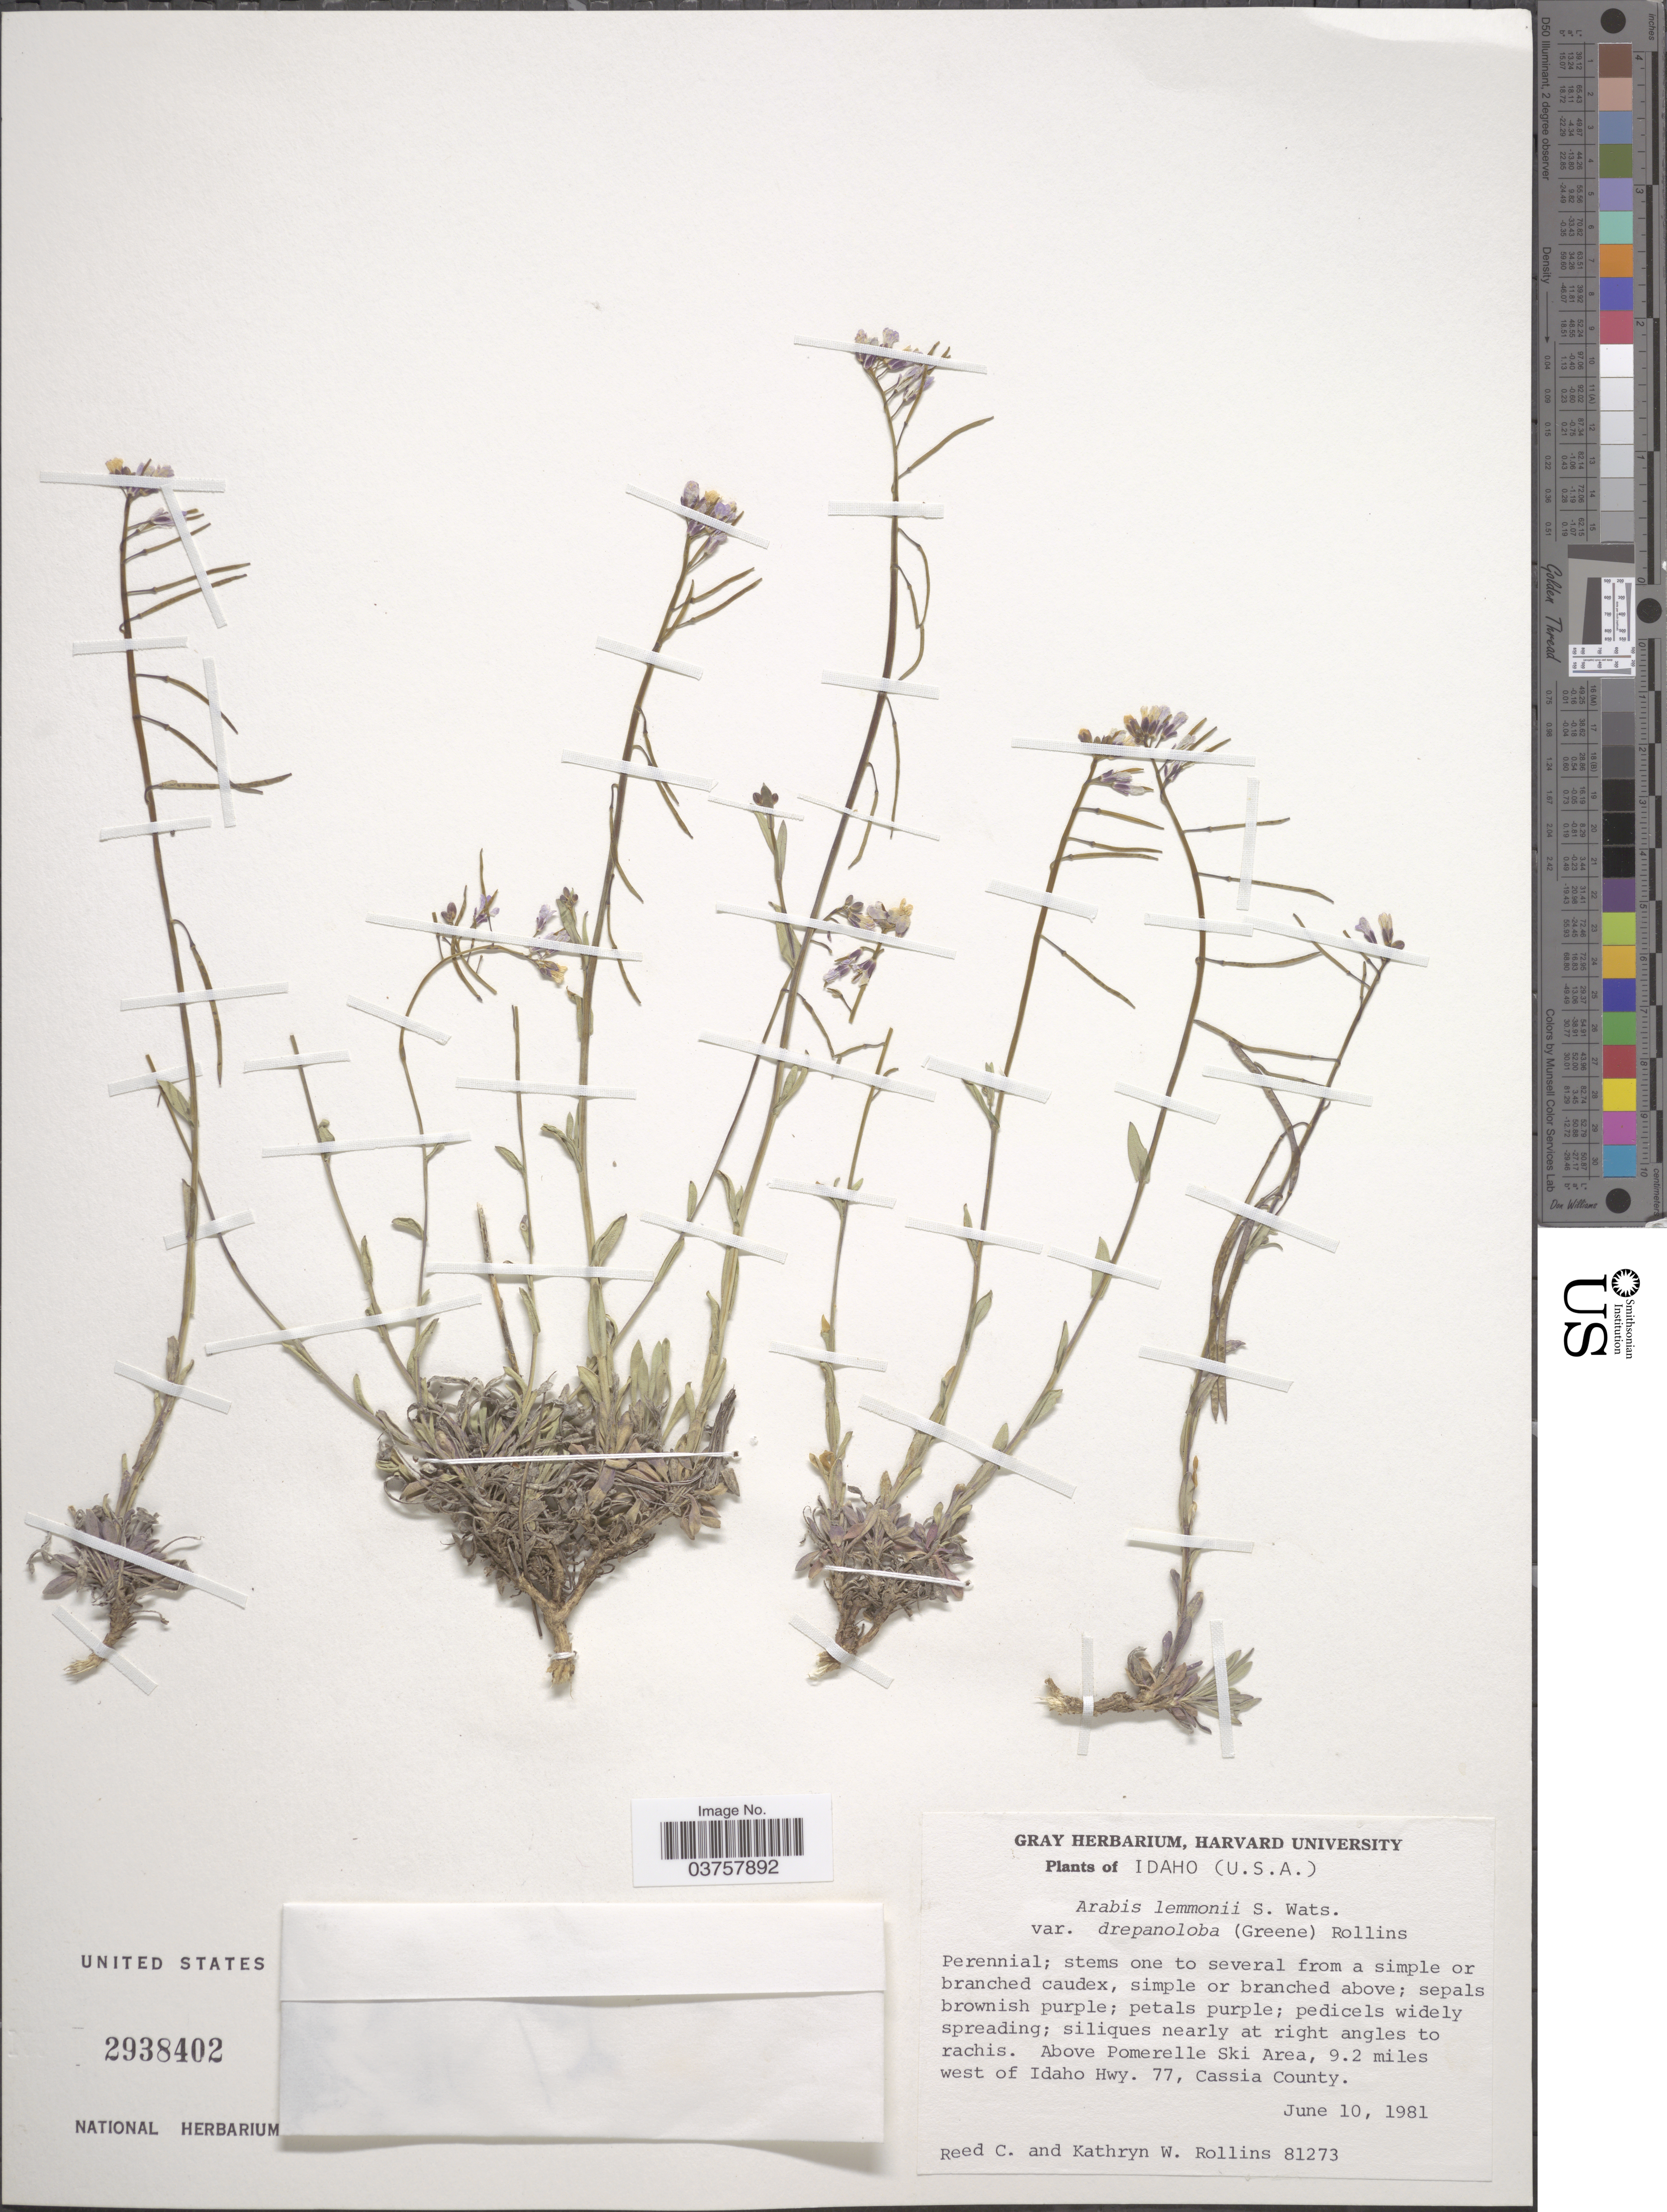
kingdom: Plantae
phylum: Tracheophyta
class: Magnoliopsida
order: Brassicales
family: Brassicaceae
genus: Arabis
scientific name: Arabis lemmonii var. depauperata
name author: (A. Nelson & P.B. Kenn.) Rollins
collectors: R. C. Rollins & K. W. Rollins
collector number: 81273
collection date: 1981-06-10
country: United States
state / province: Idaho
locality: Above Pomerelle Ski Area, 9.2 miles west of Idaho Hwy. 77, Cassia County.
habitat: above ski area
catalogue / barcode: US 2938402